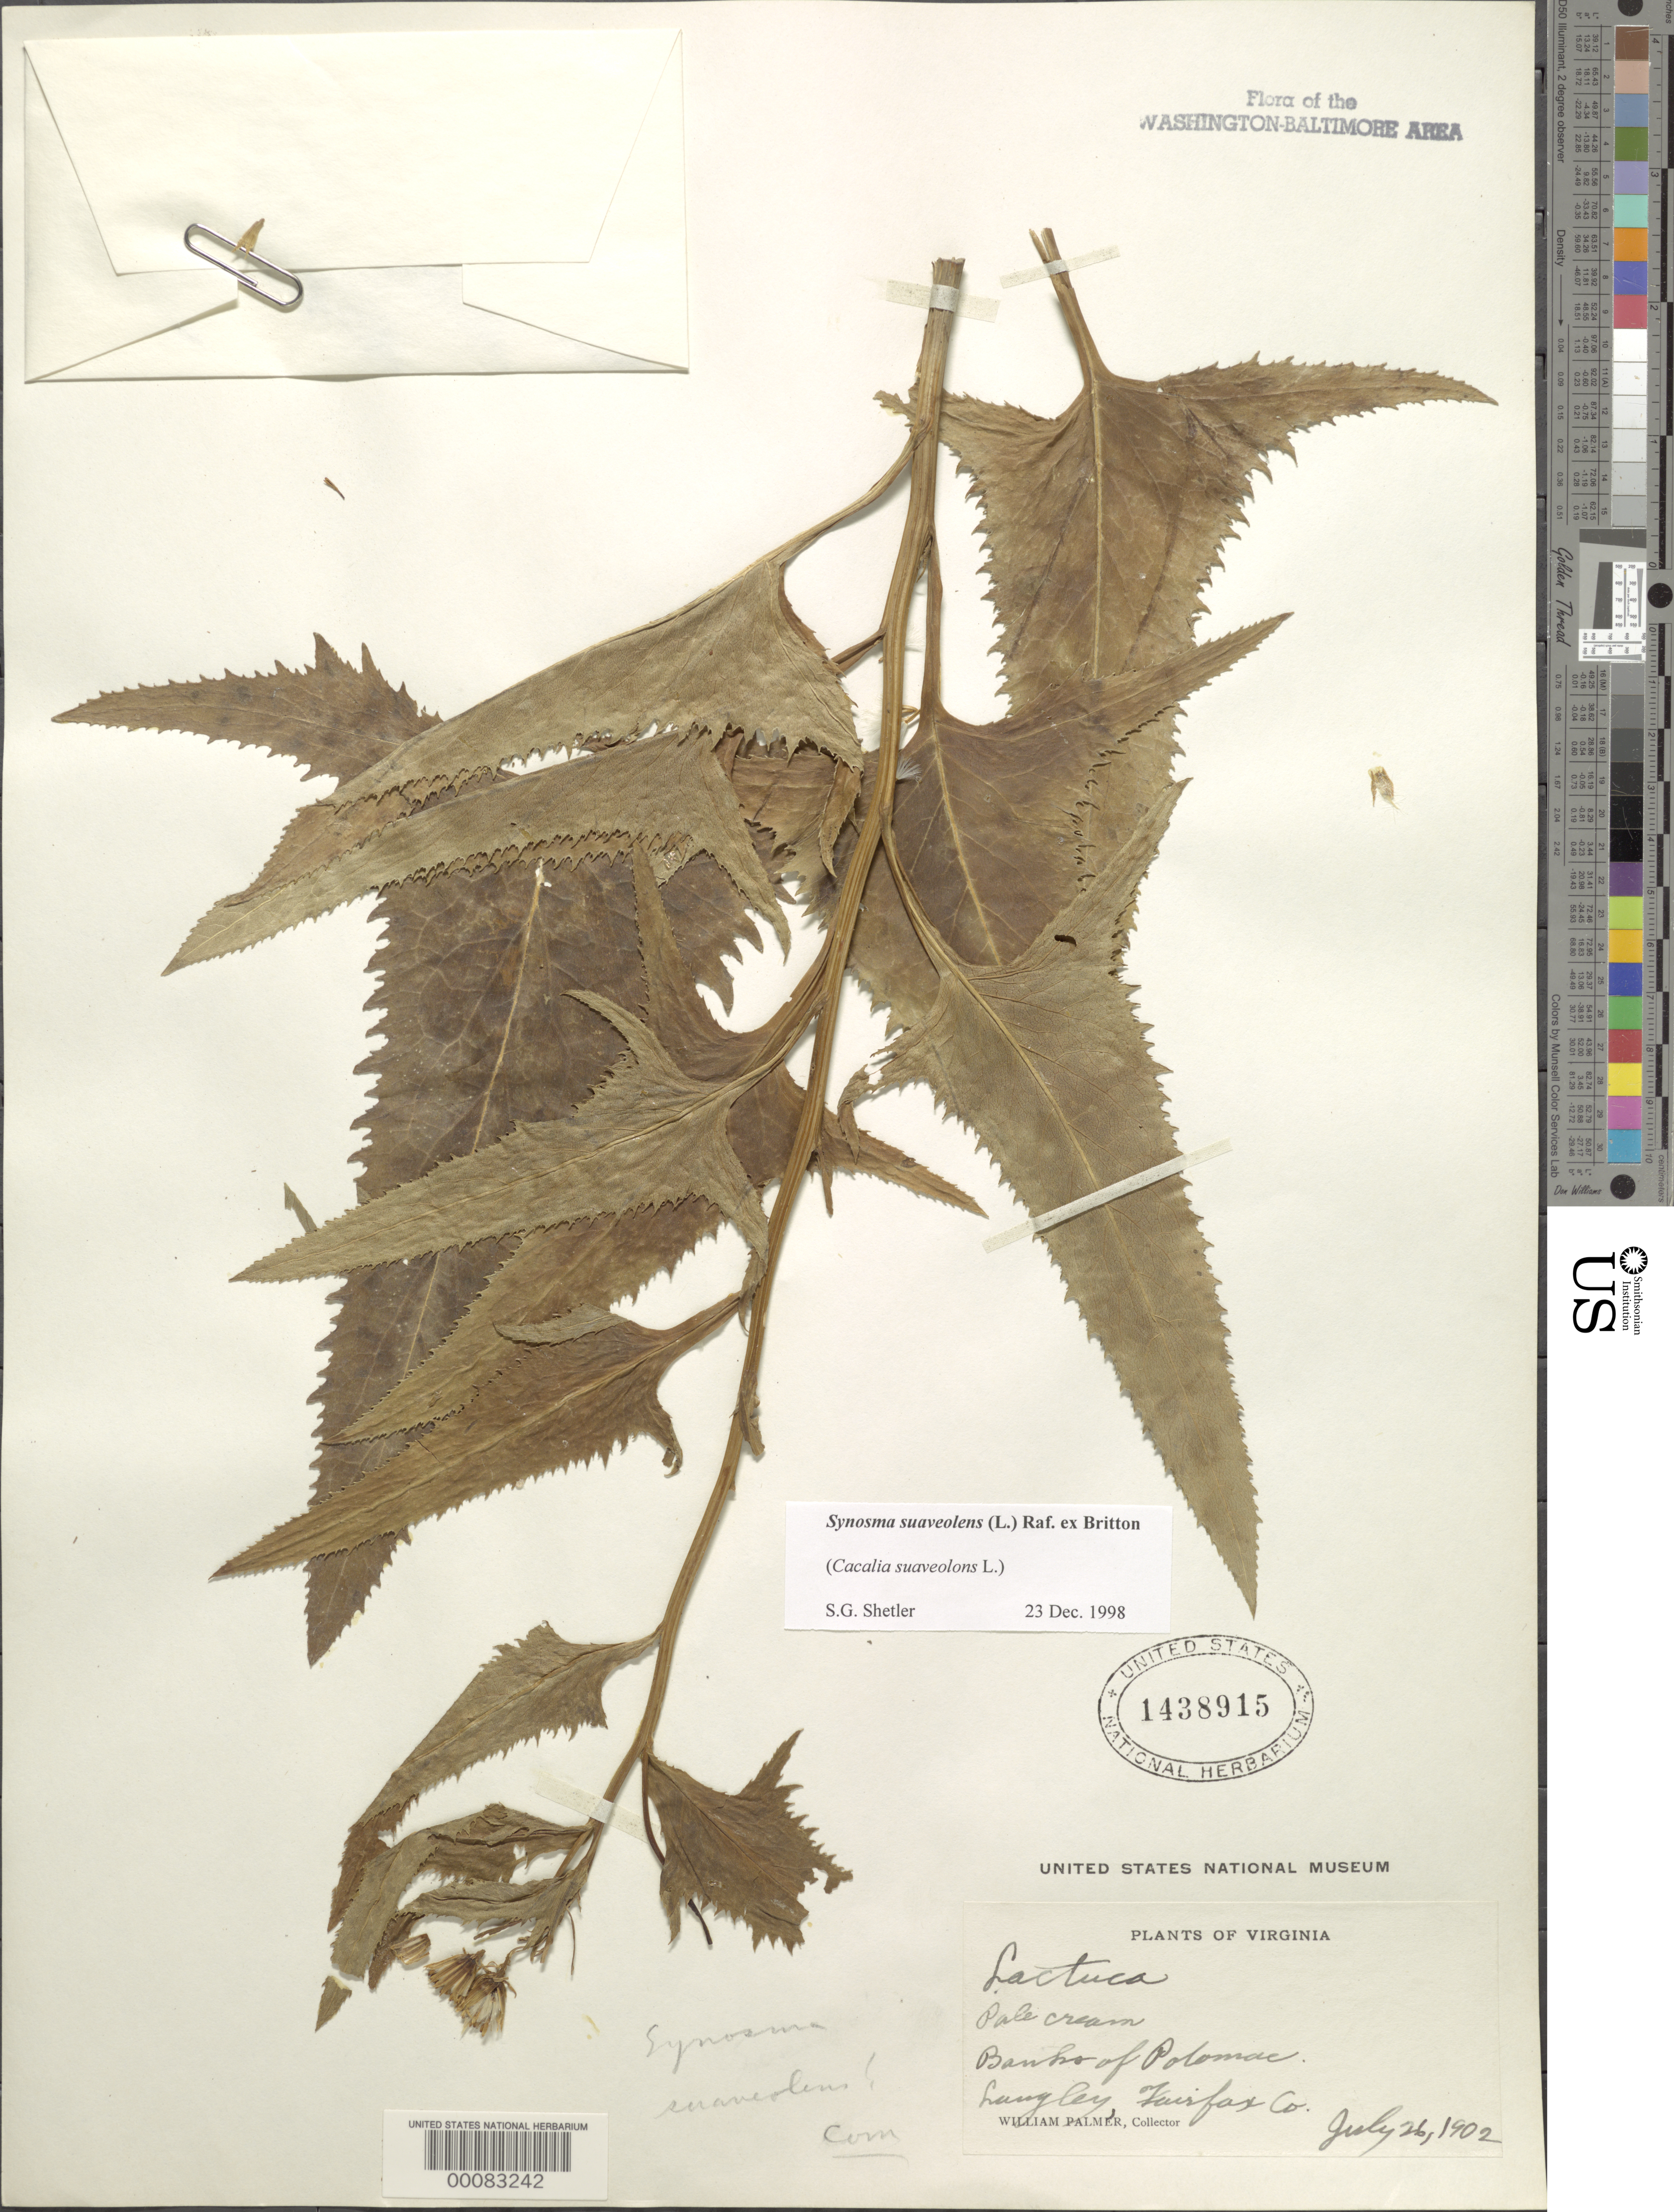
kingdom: Plantae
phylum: Tracheophyta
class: Magnoliopsida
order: Asterales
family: Asteraceae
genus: Hasteola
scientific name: Hasteola suaveolens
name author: (L.) Pojark.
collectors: W. Palmer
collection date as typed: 26 Jul 1902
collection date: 1902-07-26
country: United States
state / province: Virginia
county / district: Fairfax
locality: Potomac Banks Langley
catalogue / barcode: US 1438915